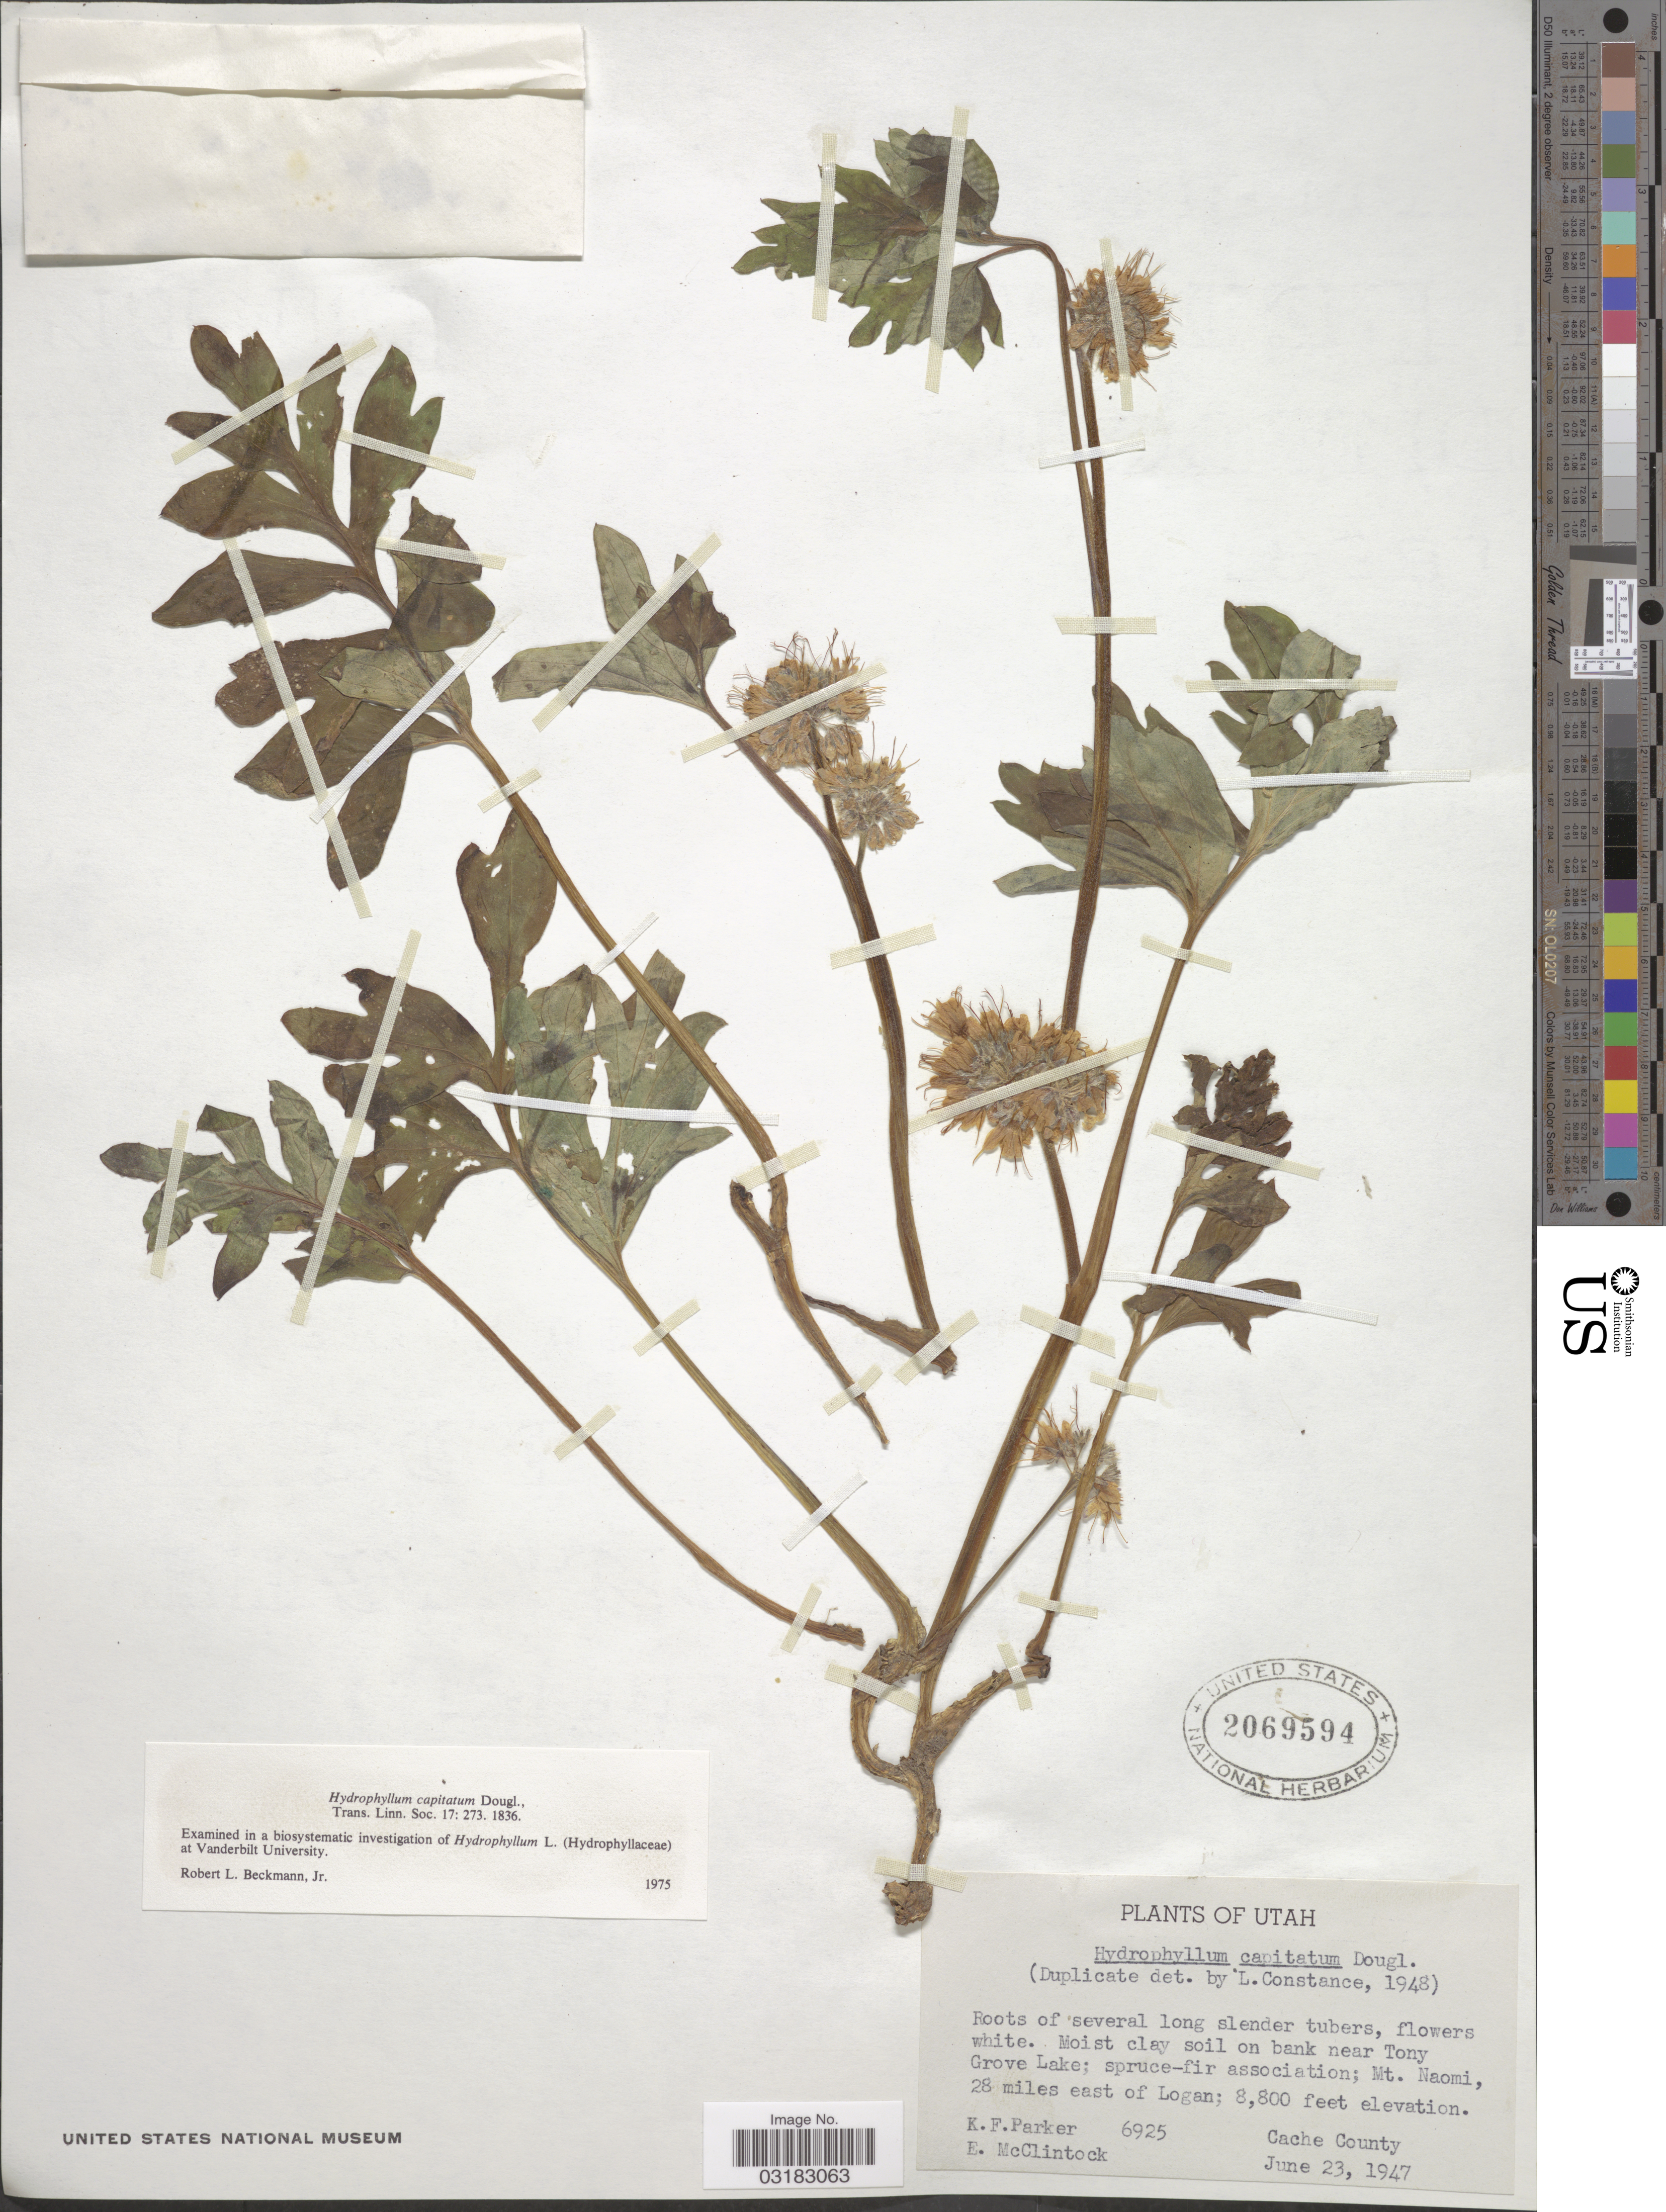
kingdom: Plantae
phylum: Tracheophyta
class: Magnoliopsida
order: Boraginales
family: Hydrophyllaceae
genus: Hydrophyllum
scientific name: Hydrophyllum capitatum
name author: Douglas ex Benth.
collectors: K. F. Parker & E. McClintock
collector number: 6925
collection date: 1947-06-23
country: United States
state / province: Utah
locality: Near Tony Grove Lake; Mt. Naomi, 28 miles east of Logan. Cache County.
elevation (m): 2682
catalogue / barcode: US 2069594